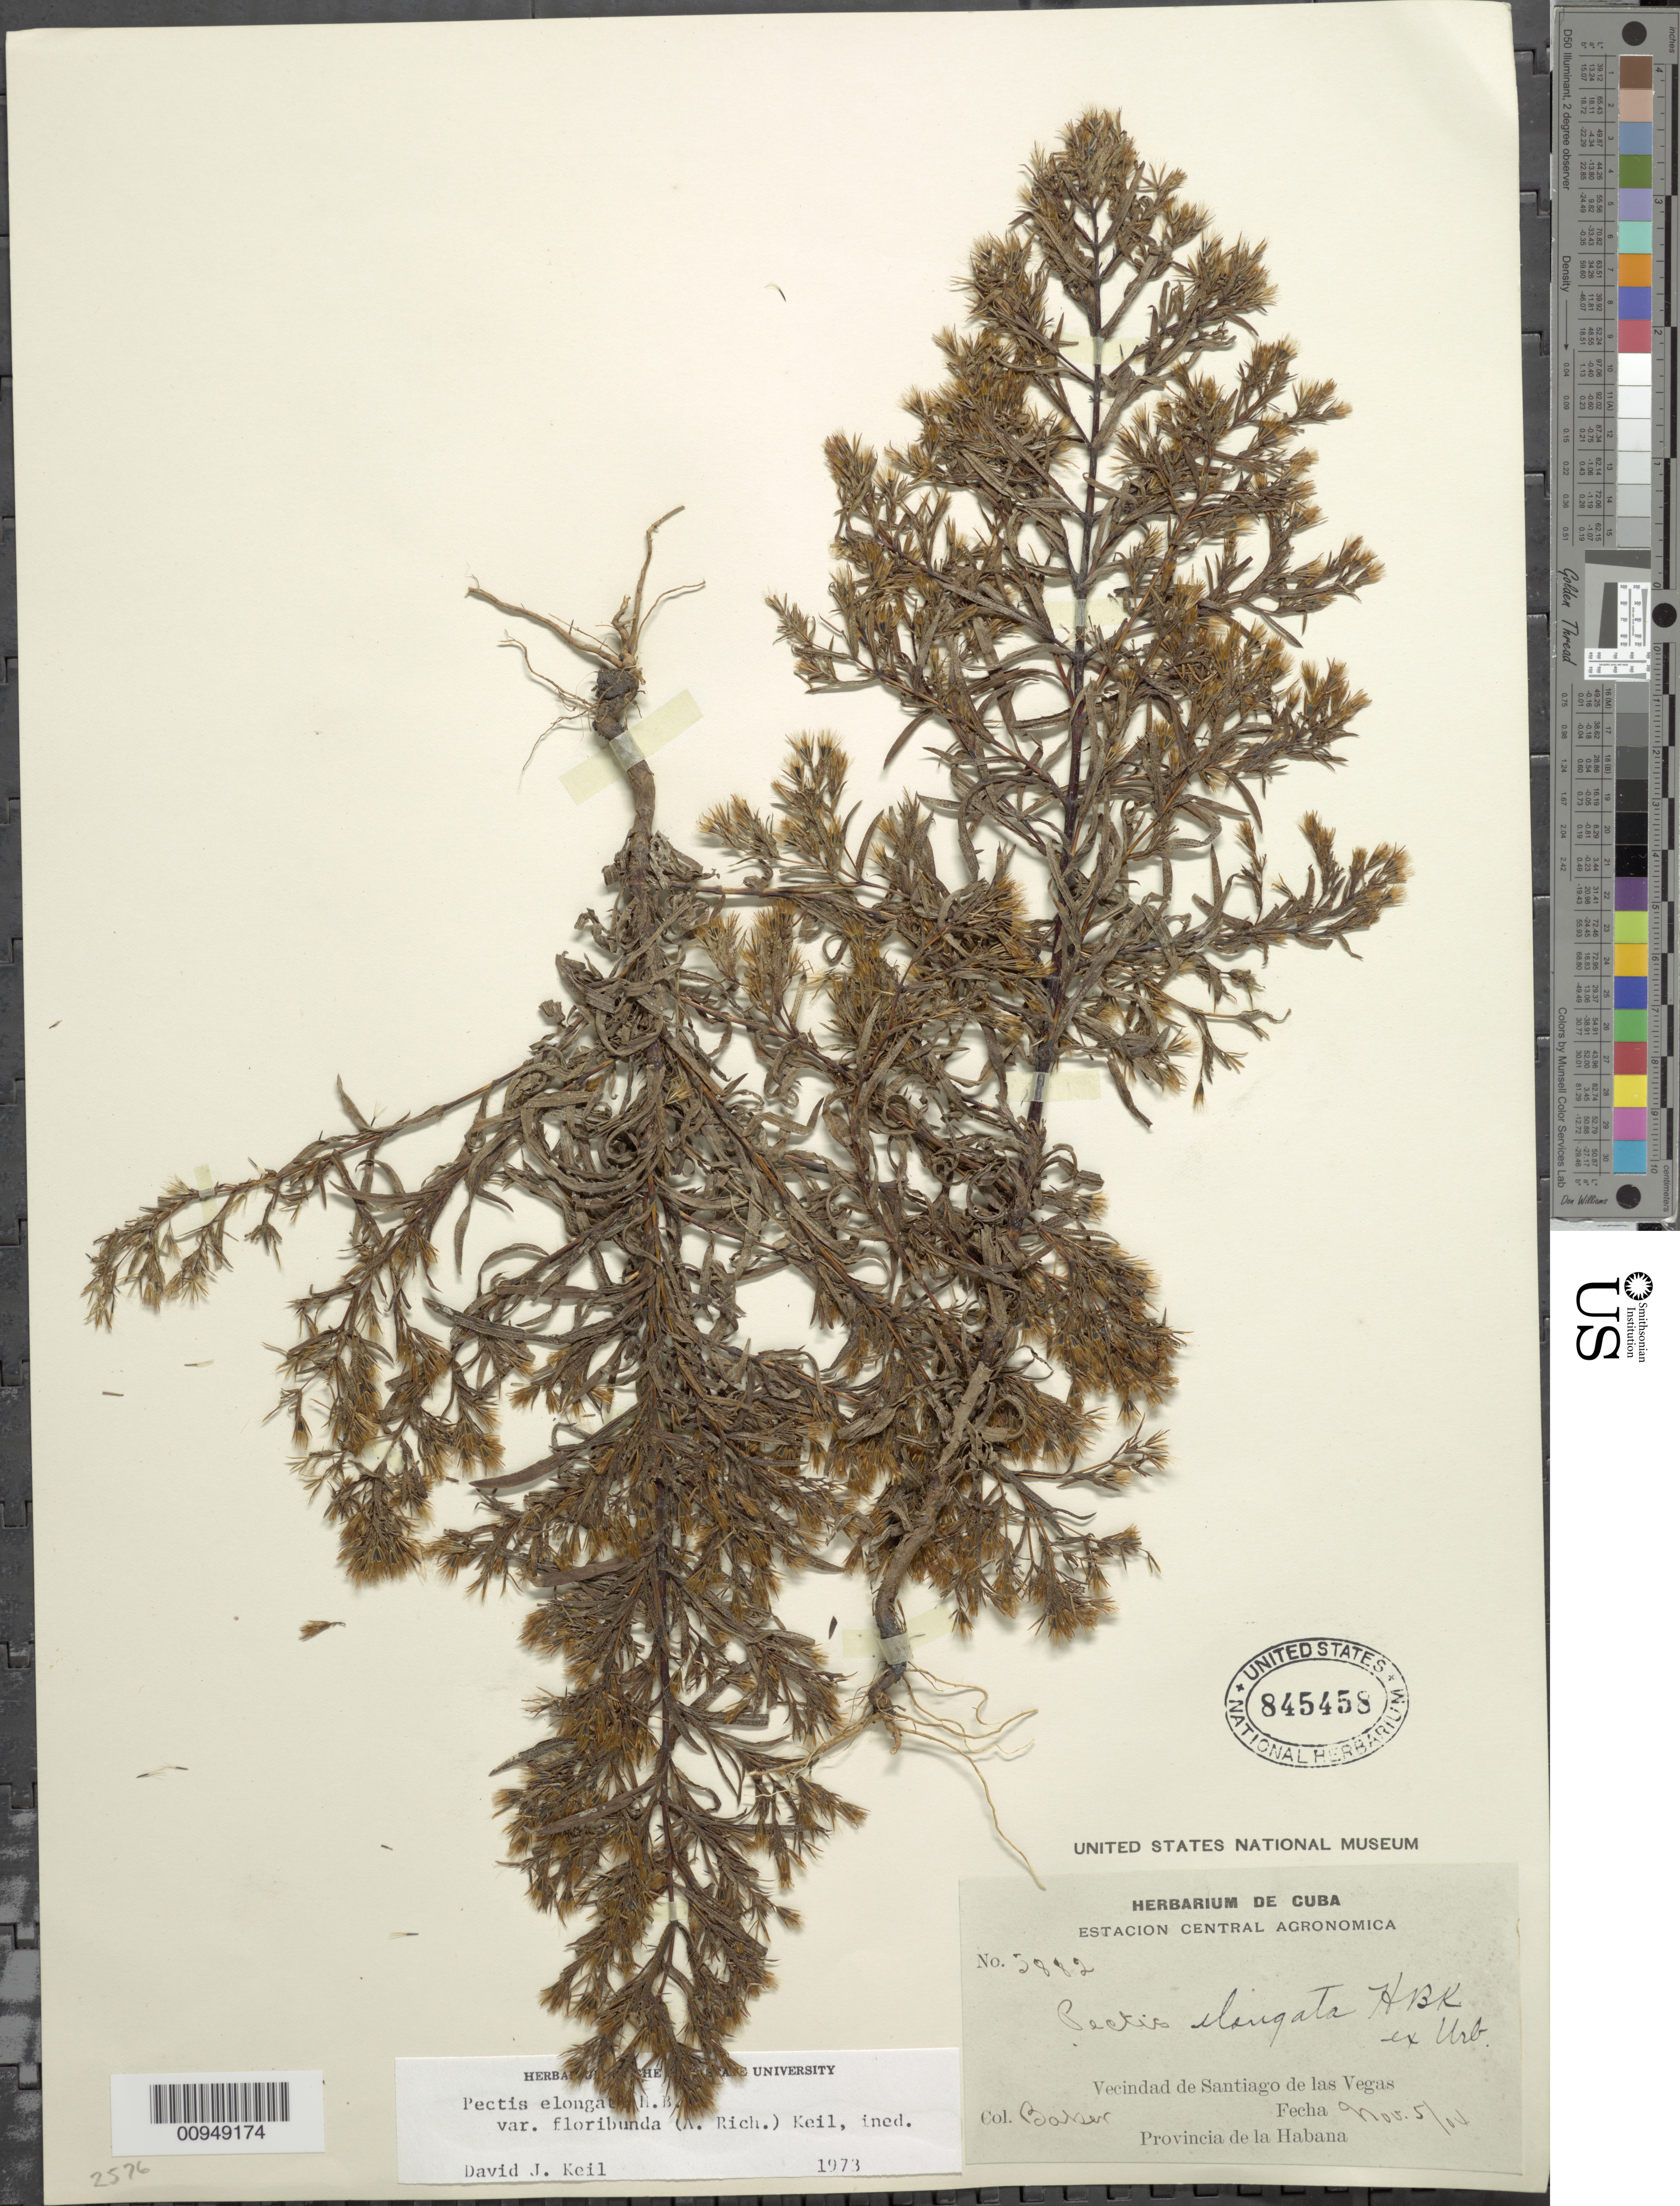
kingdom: Plantae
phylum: Tracheophyta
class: Magnoliopsida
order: Asterales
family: Asteraceae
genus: Pectis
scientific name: Pectis elongata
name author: Kunth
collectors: C. F. Baker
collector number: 5882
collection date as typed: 05 Nov 1904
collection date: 1904-11-05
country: Cuba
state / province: La Habana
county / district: Municipio Boyeros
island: Cuba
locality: Santiago de las Vegas (vecindad de)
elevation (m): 97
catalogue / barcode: US 845458